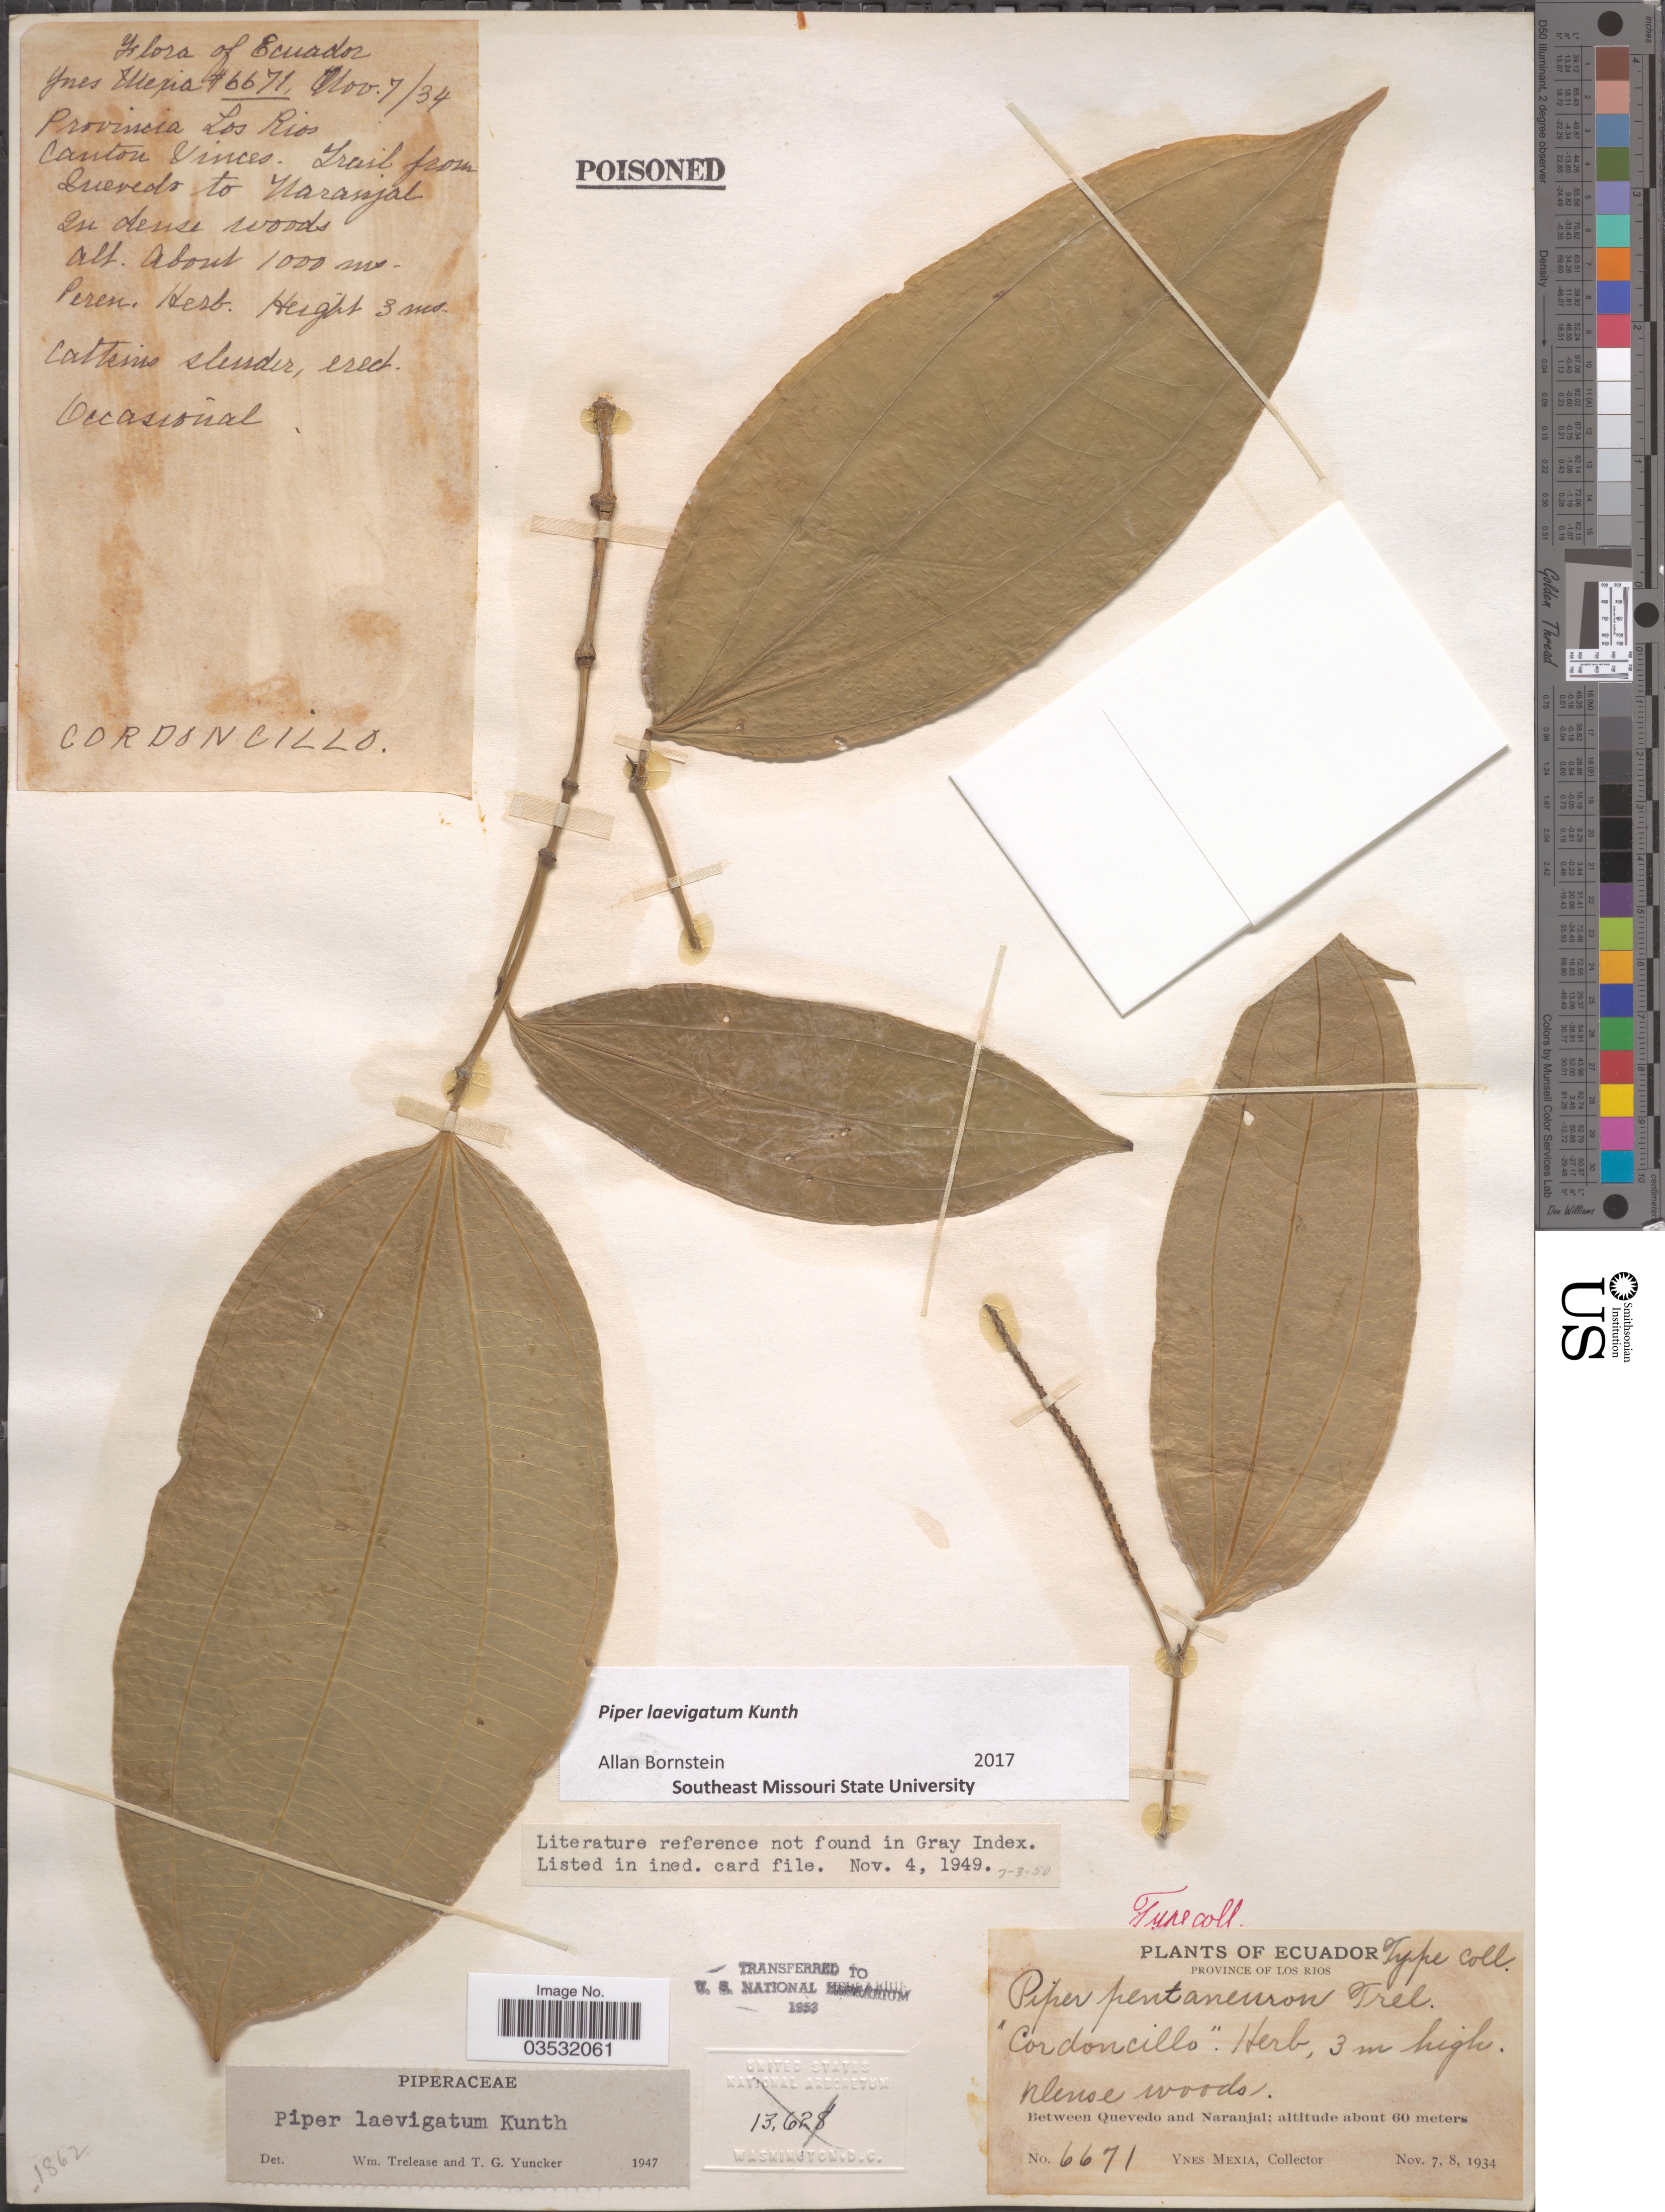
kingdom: Plantae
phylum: Tracheophyta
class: Magnoliopsida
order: Piperales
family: Piperaceae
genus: Piper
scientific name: Piper laevigatum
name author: Kunth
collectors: Y. Mexia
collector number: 6671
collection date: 1934-11-07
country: Ecuador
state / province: Los Ríos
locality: Between Quevedo and Naranjal. Canton Vinces. Trail from Quevedo to Naranjal.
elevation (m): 1000